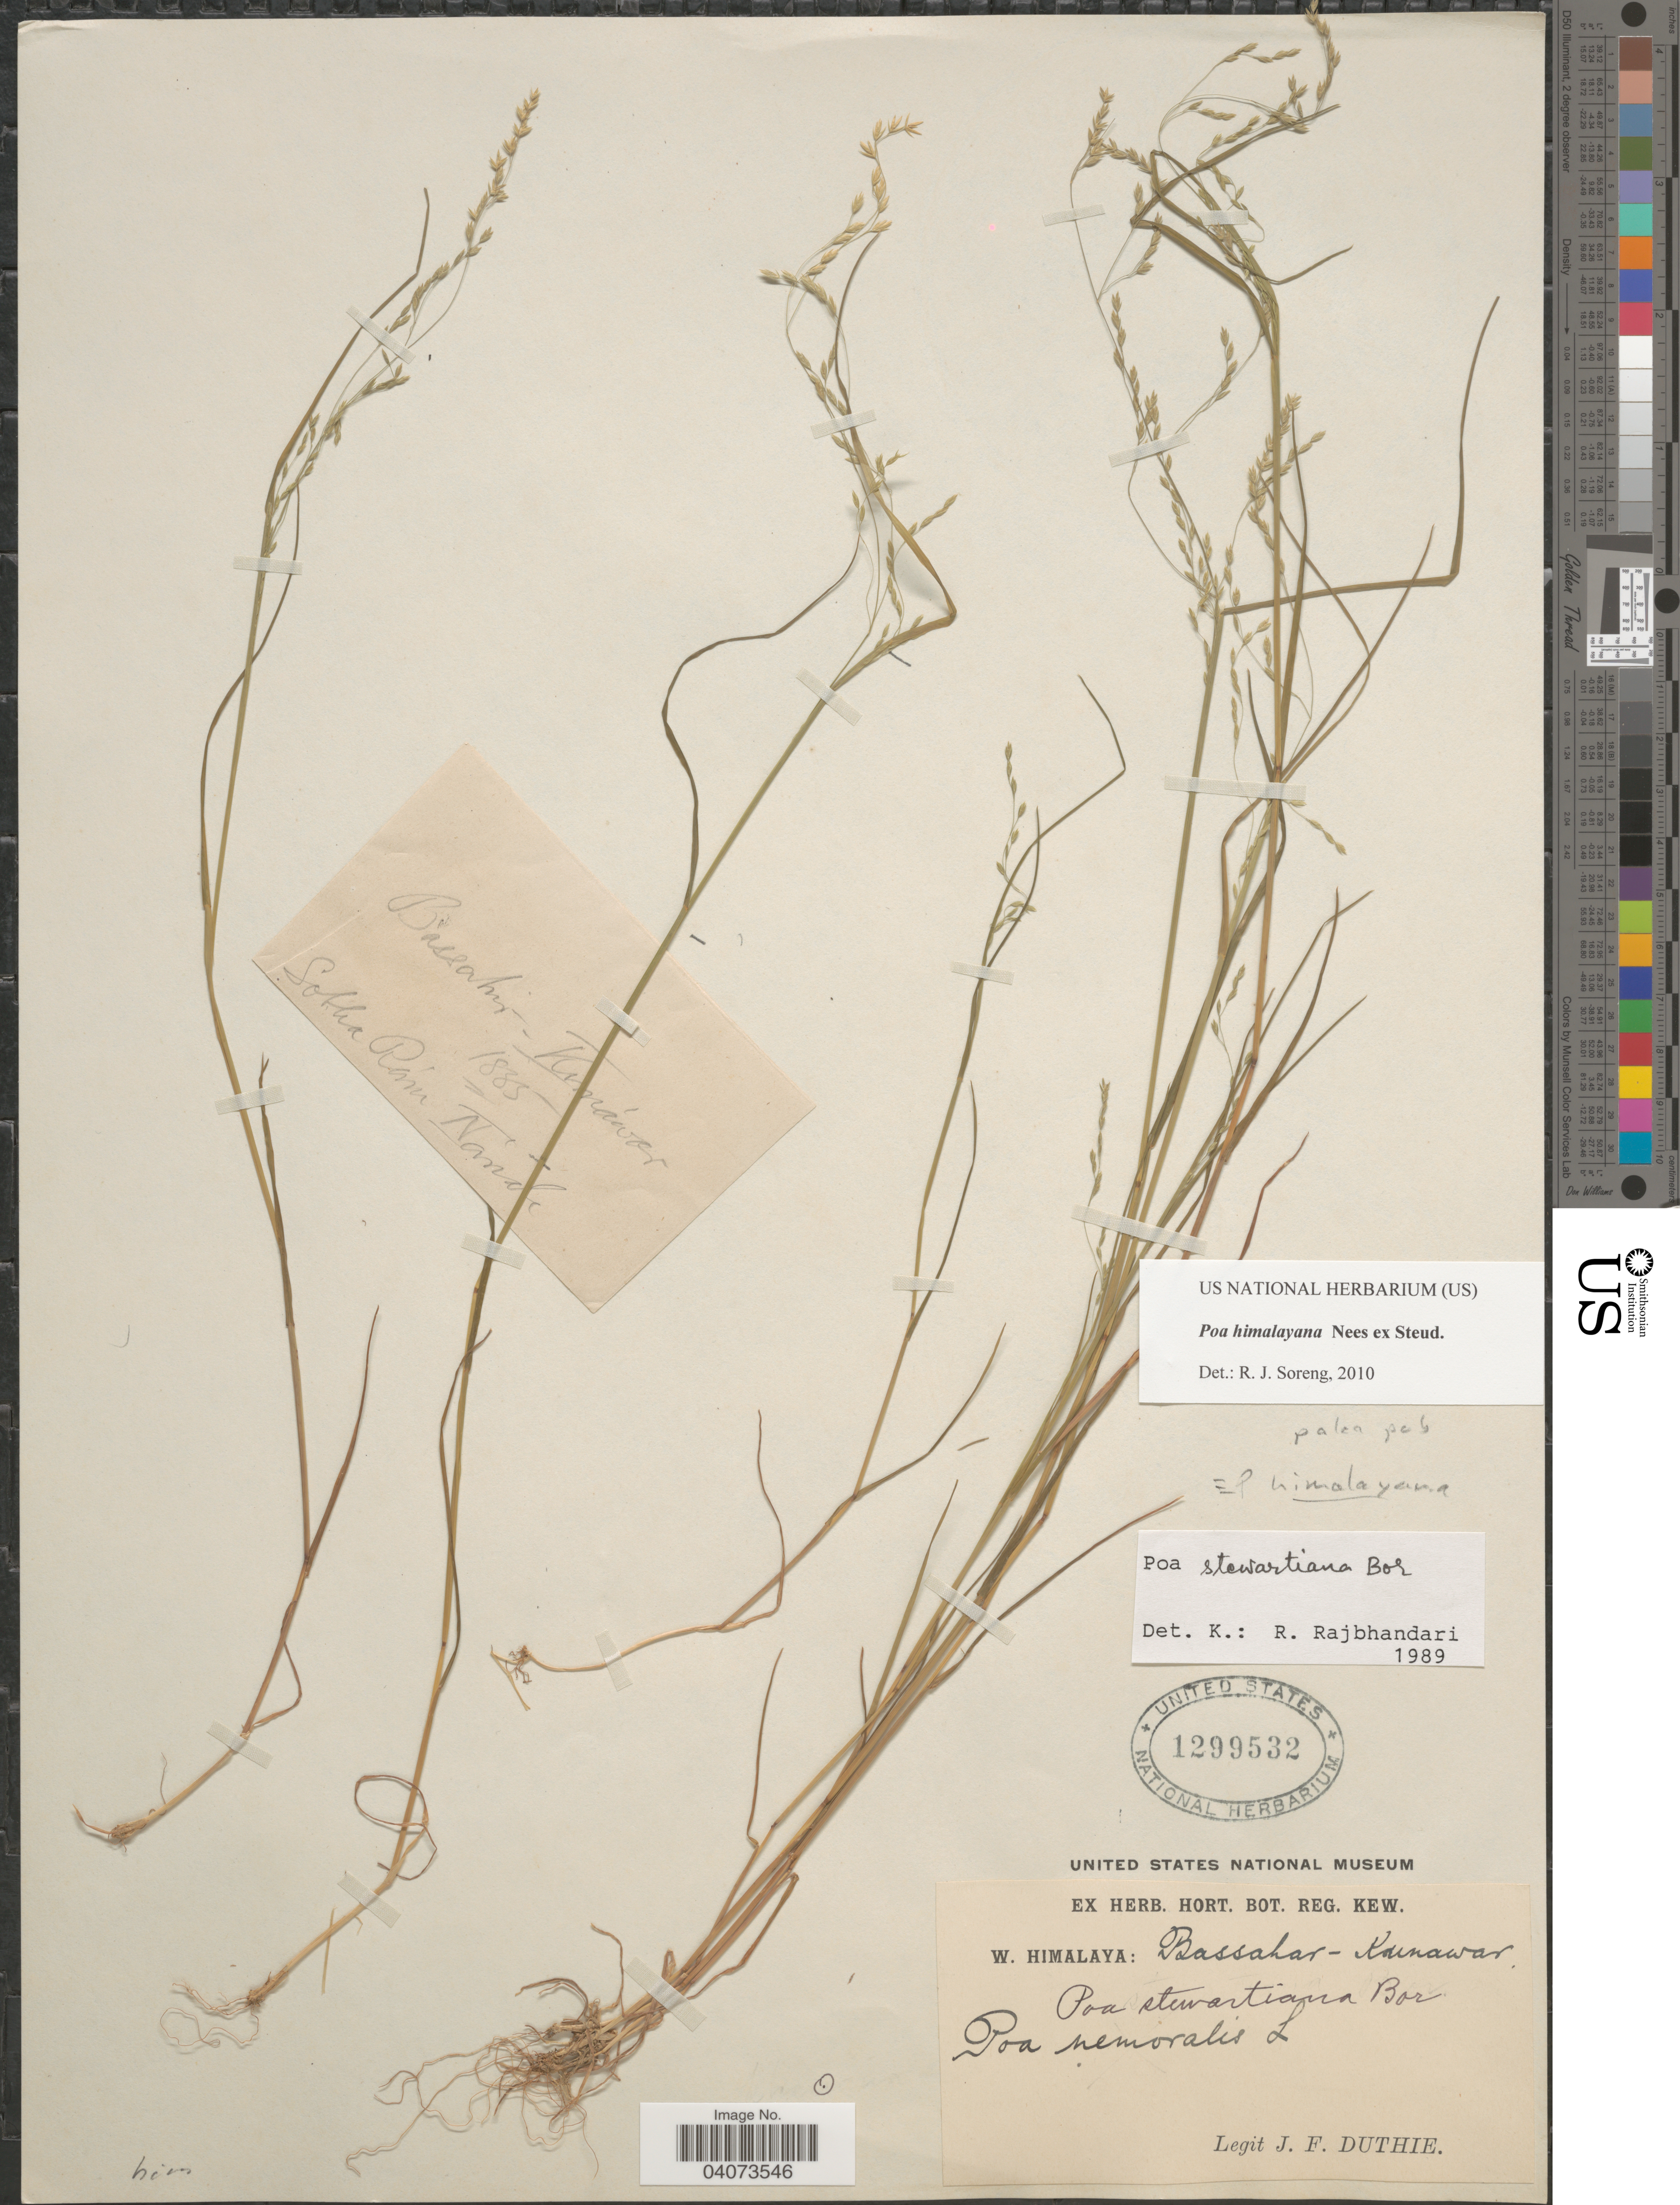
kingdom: Plantae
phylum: Tracheophyta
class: Liliopsida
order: Poales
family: Poaceae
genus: Poa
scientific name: Poa himalayana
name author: Nees ex Steud.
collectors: J. F. Duthie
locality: W. Himalaya: Bassahar- Kunawar.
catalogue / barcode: US 1299532